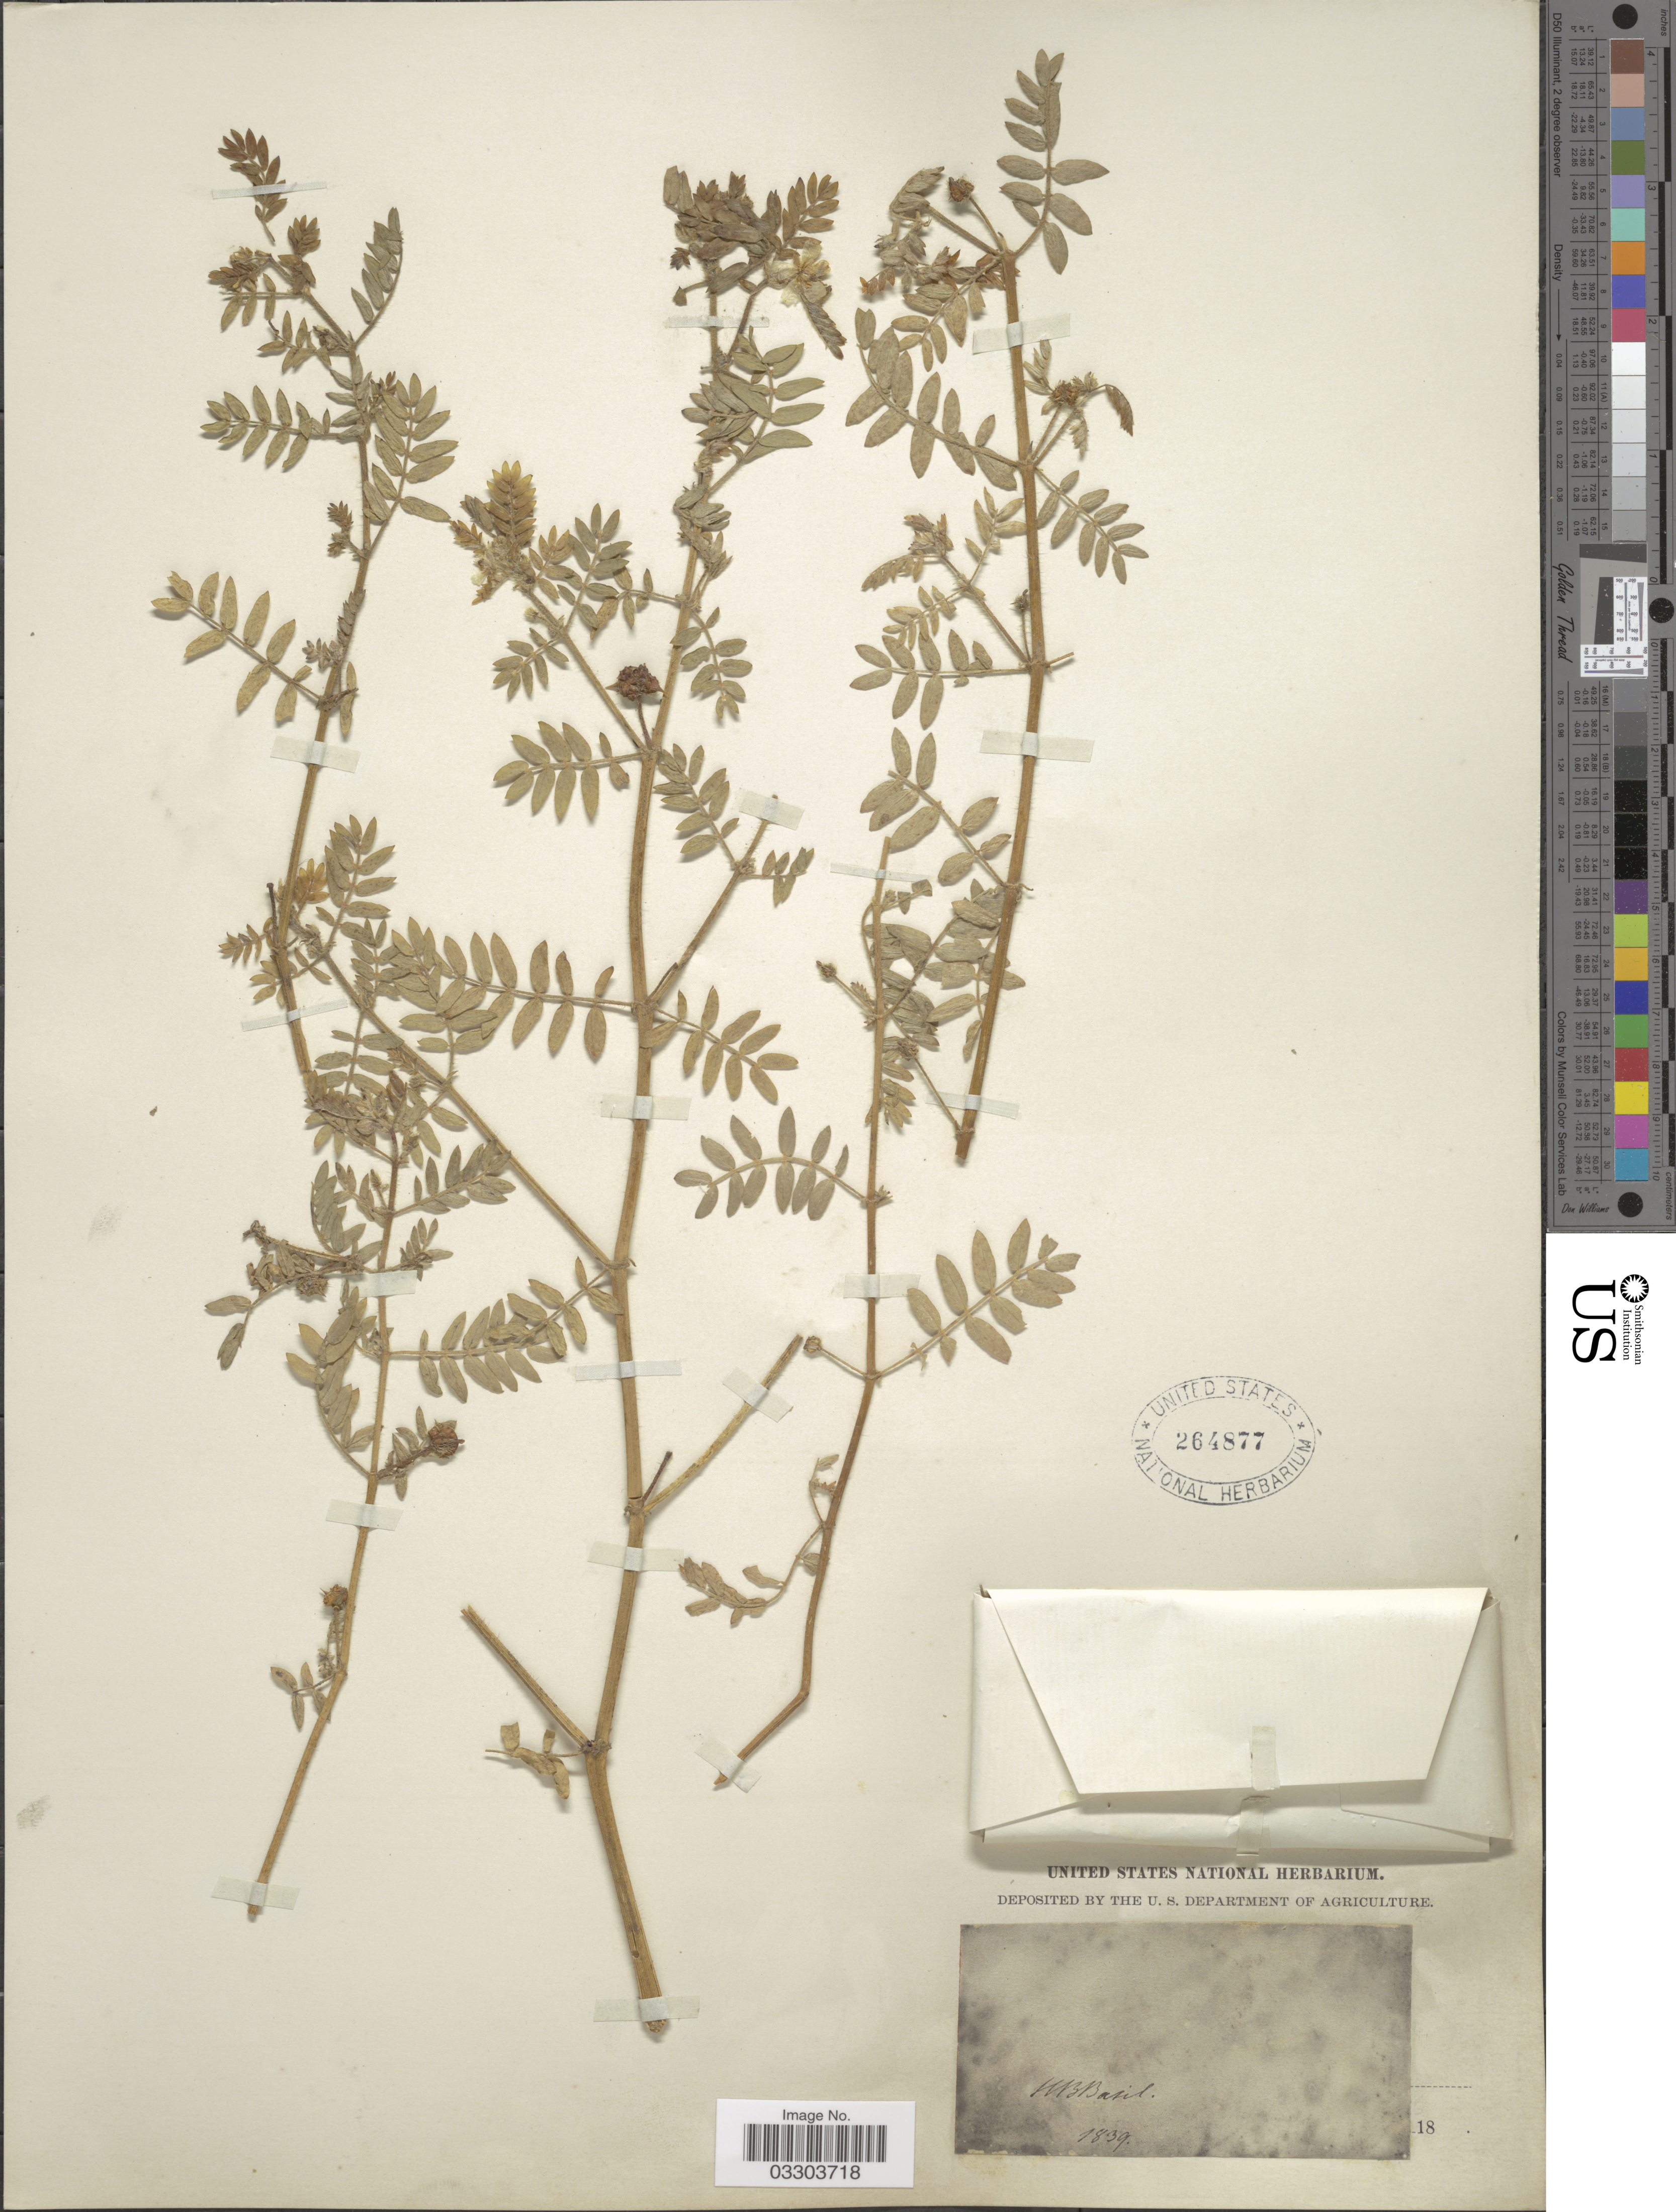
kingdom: Plantae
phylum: Tracheophyta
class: Magnoliopsida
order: Zygophyllales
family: Zygophyllaceae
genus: Tribulus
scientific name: Tribulus terrestris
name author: L.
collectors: H. Basil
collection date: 1839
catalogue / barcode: US 264877